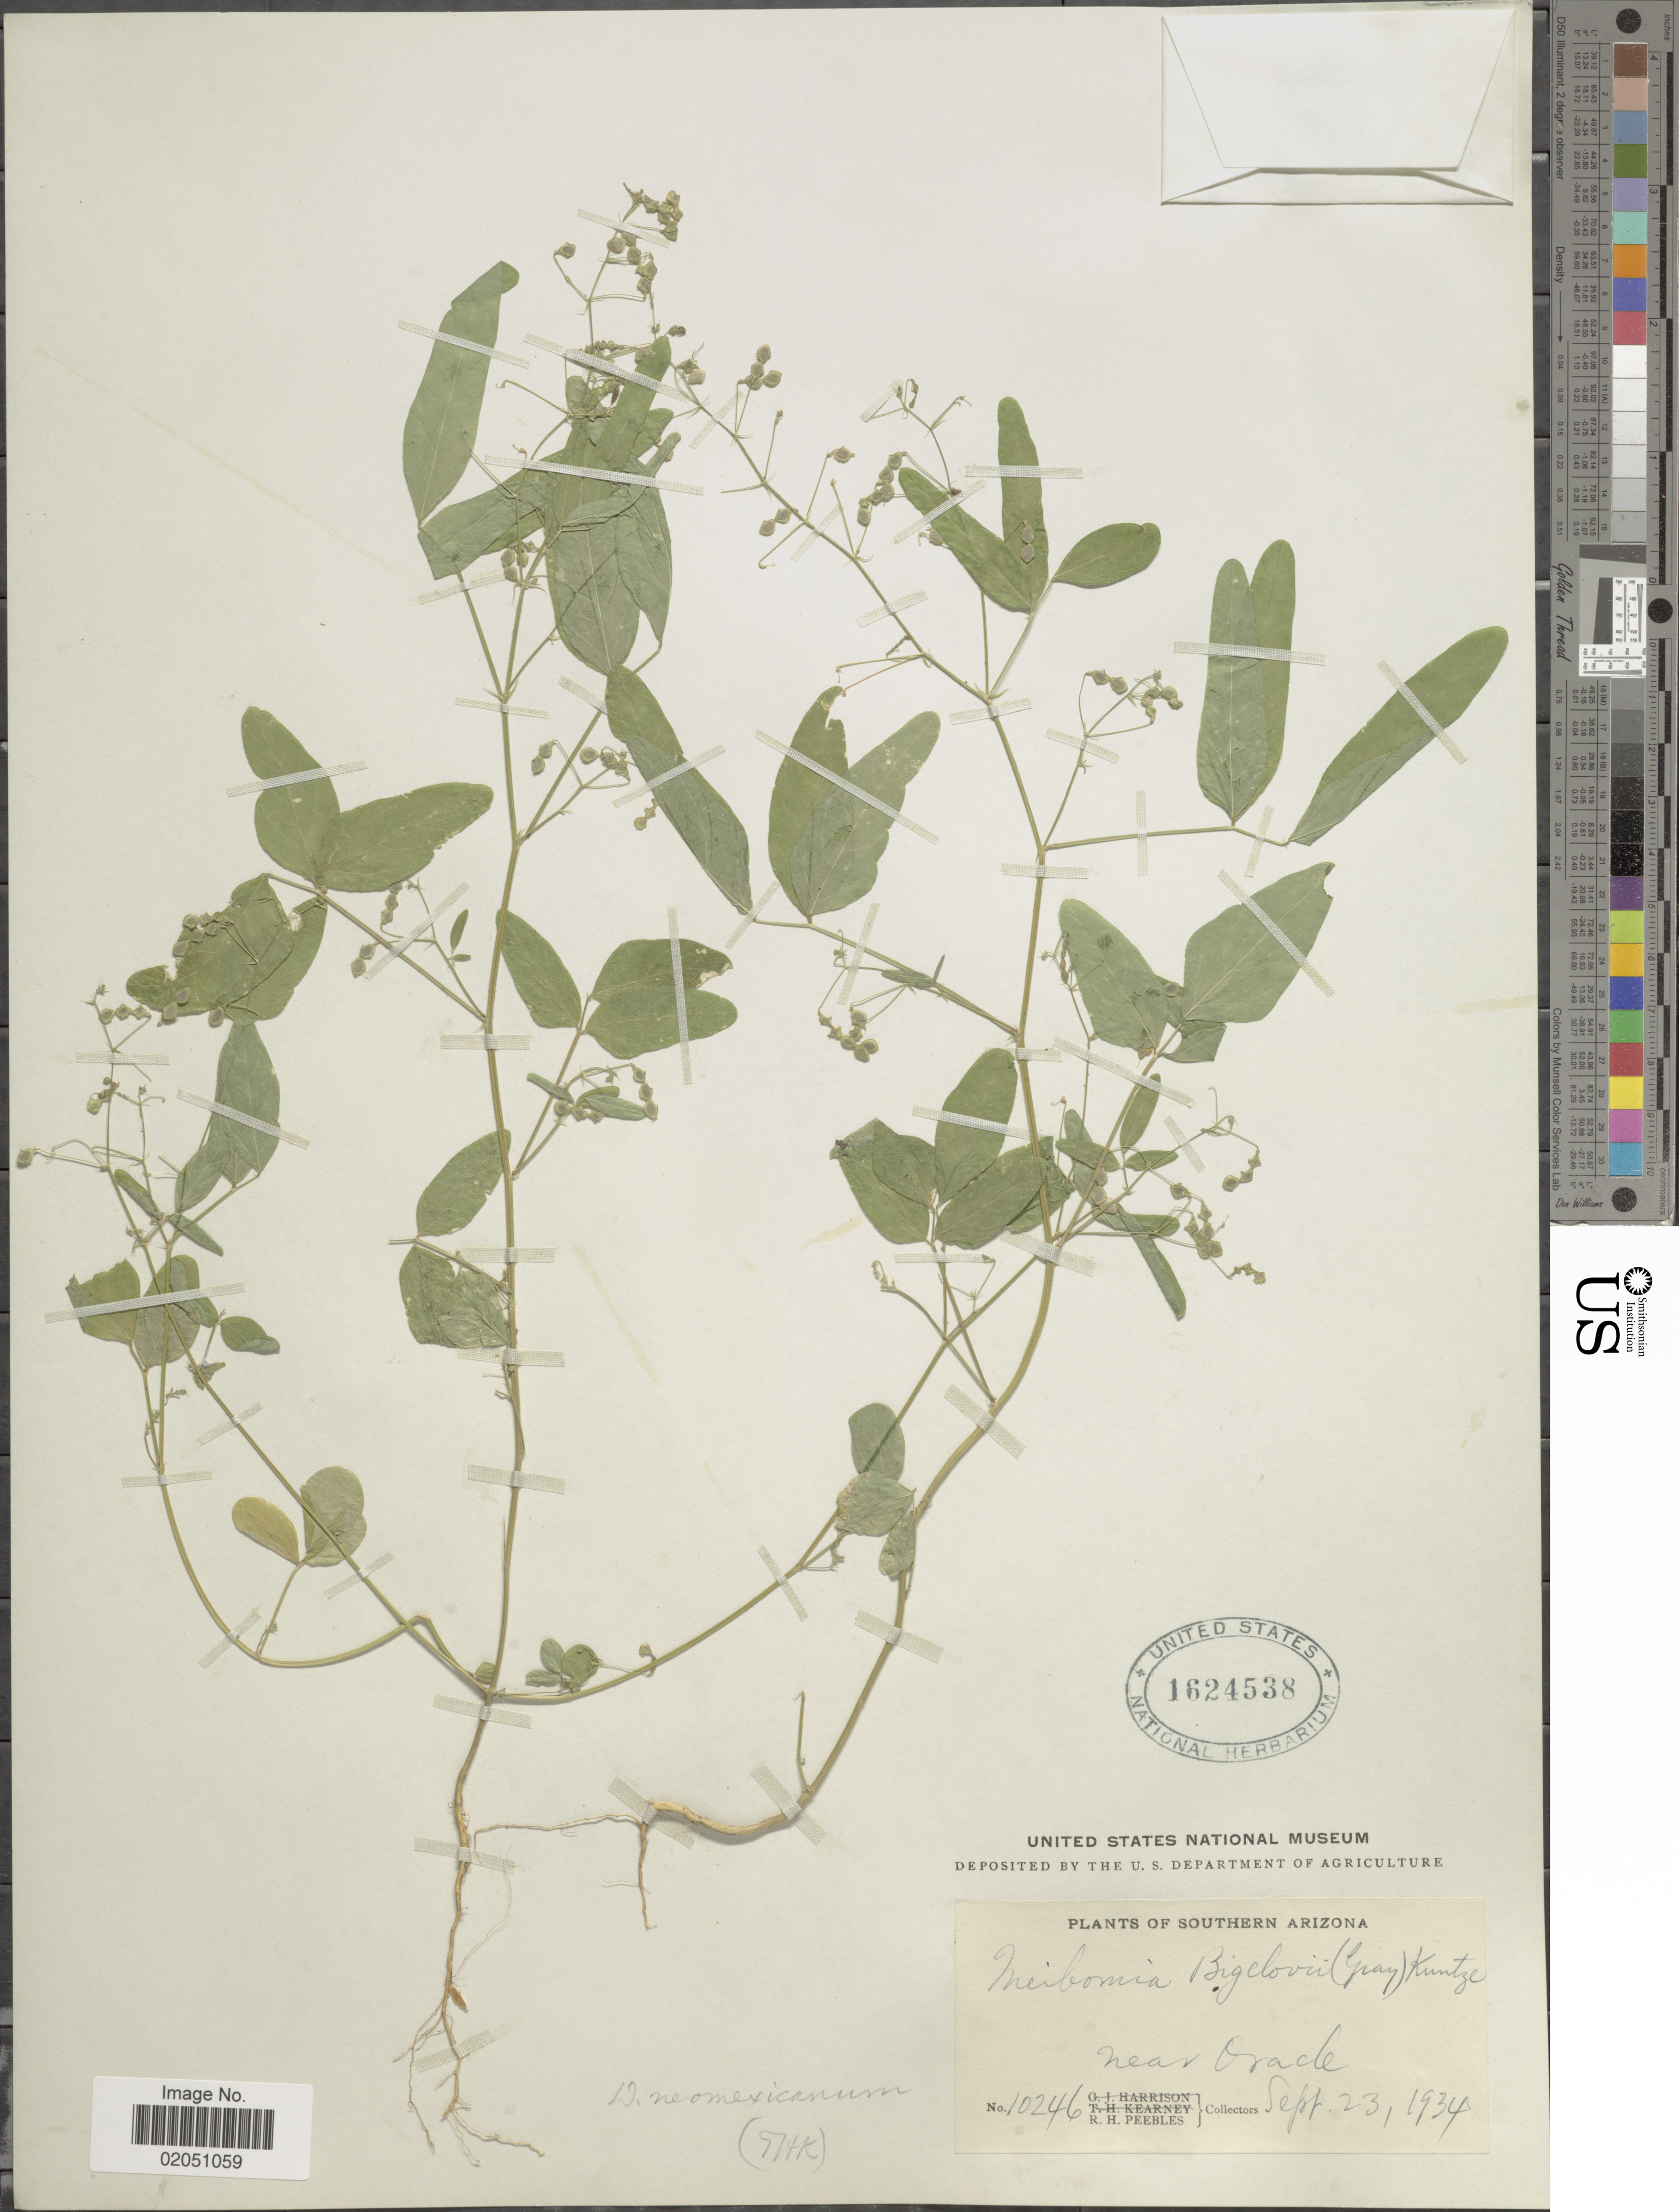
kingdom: Plantae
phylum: Tracheophyta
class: Magnoliopsida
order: Fabales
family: Fabaceae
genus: Desmodium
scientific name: Desmodium neomexicanum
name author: A. Gray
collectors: R. H. Peebles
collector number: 10246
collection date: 1934-09-23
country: United States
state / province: Arizona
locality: Southern Arizona, near Oracle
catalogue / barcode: US 1624538